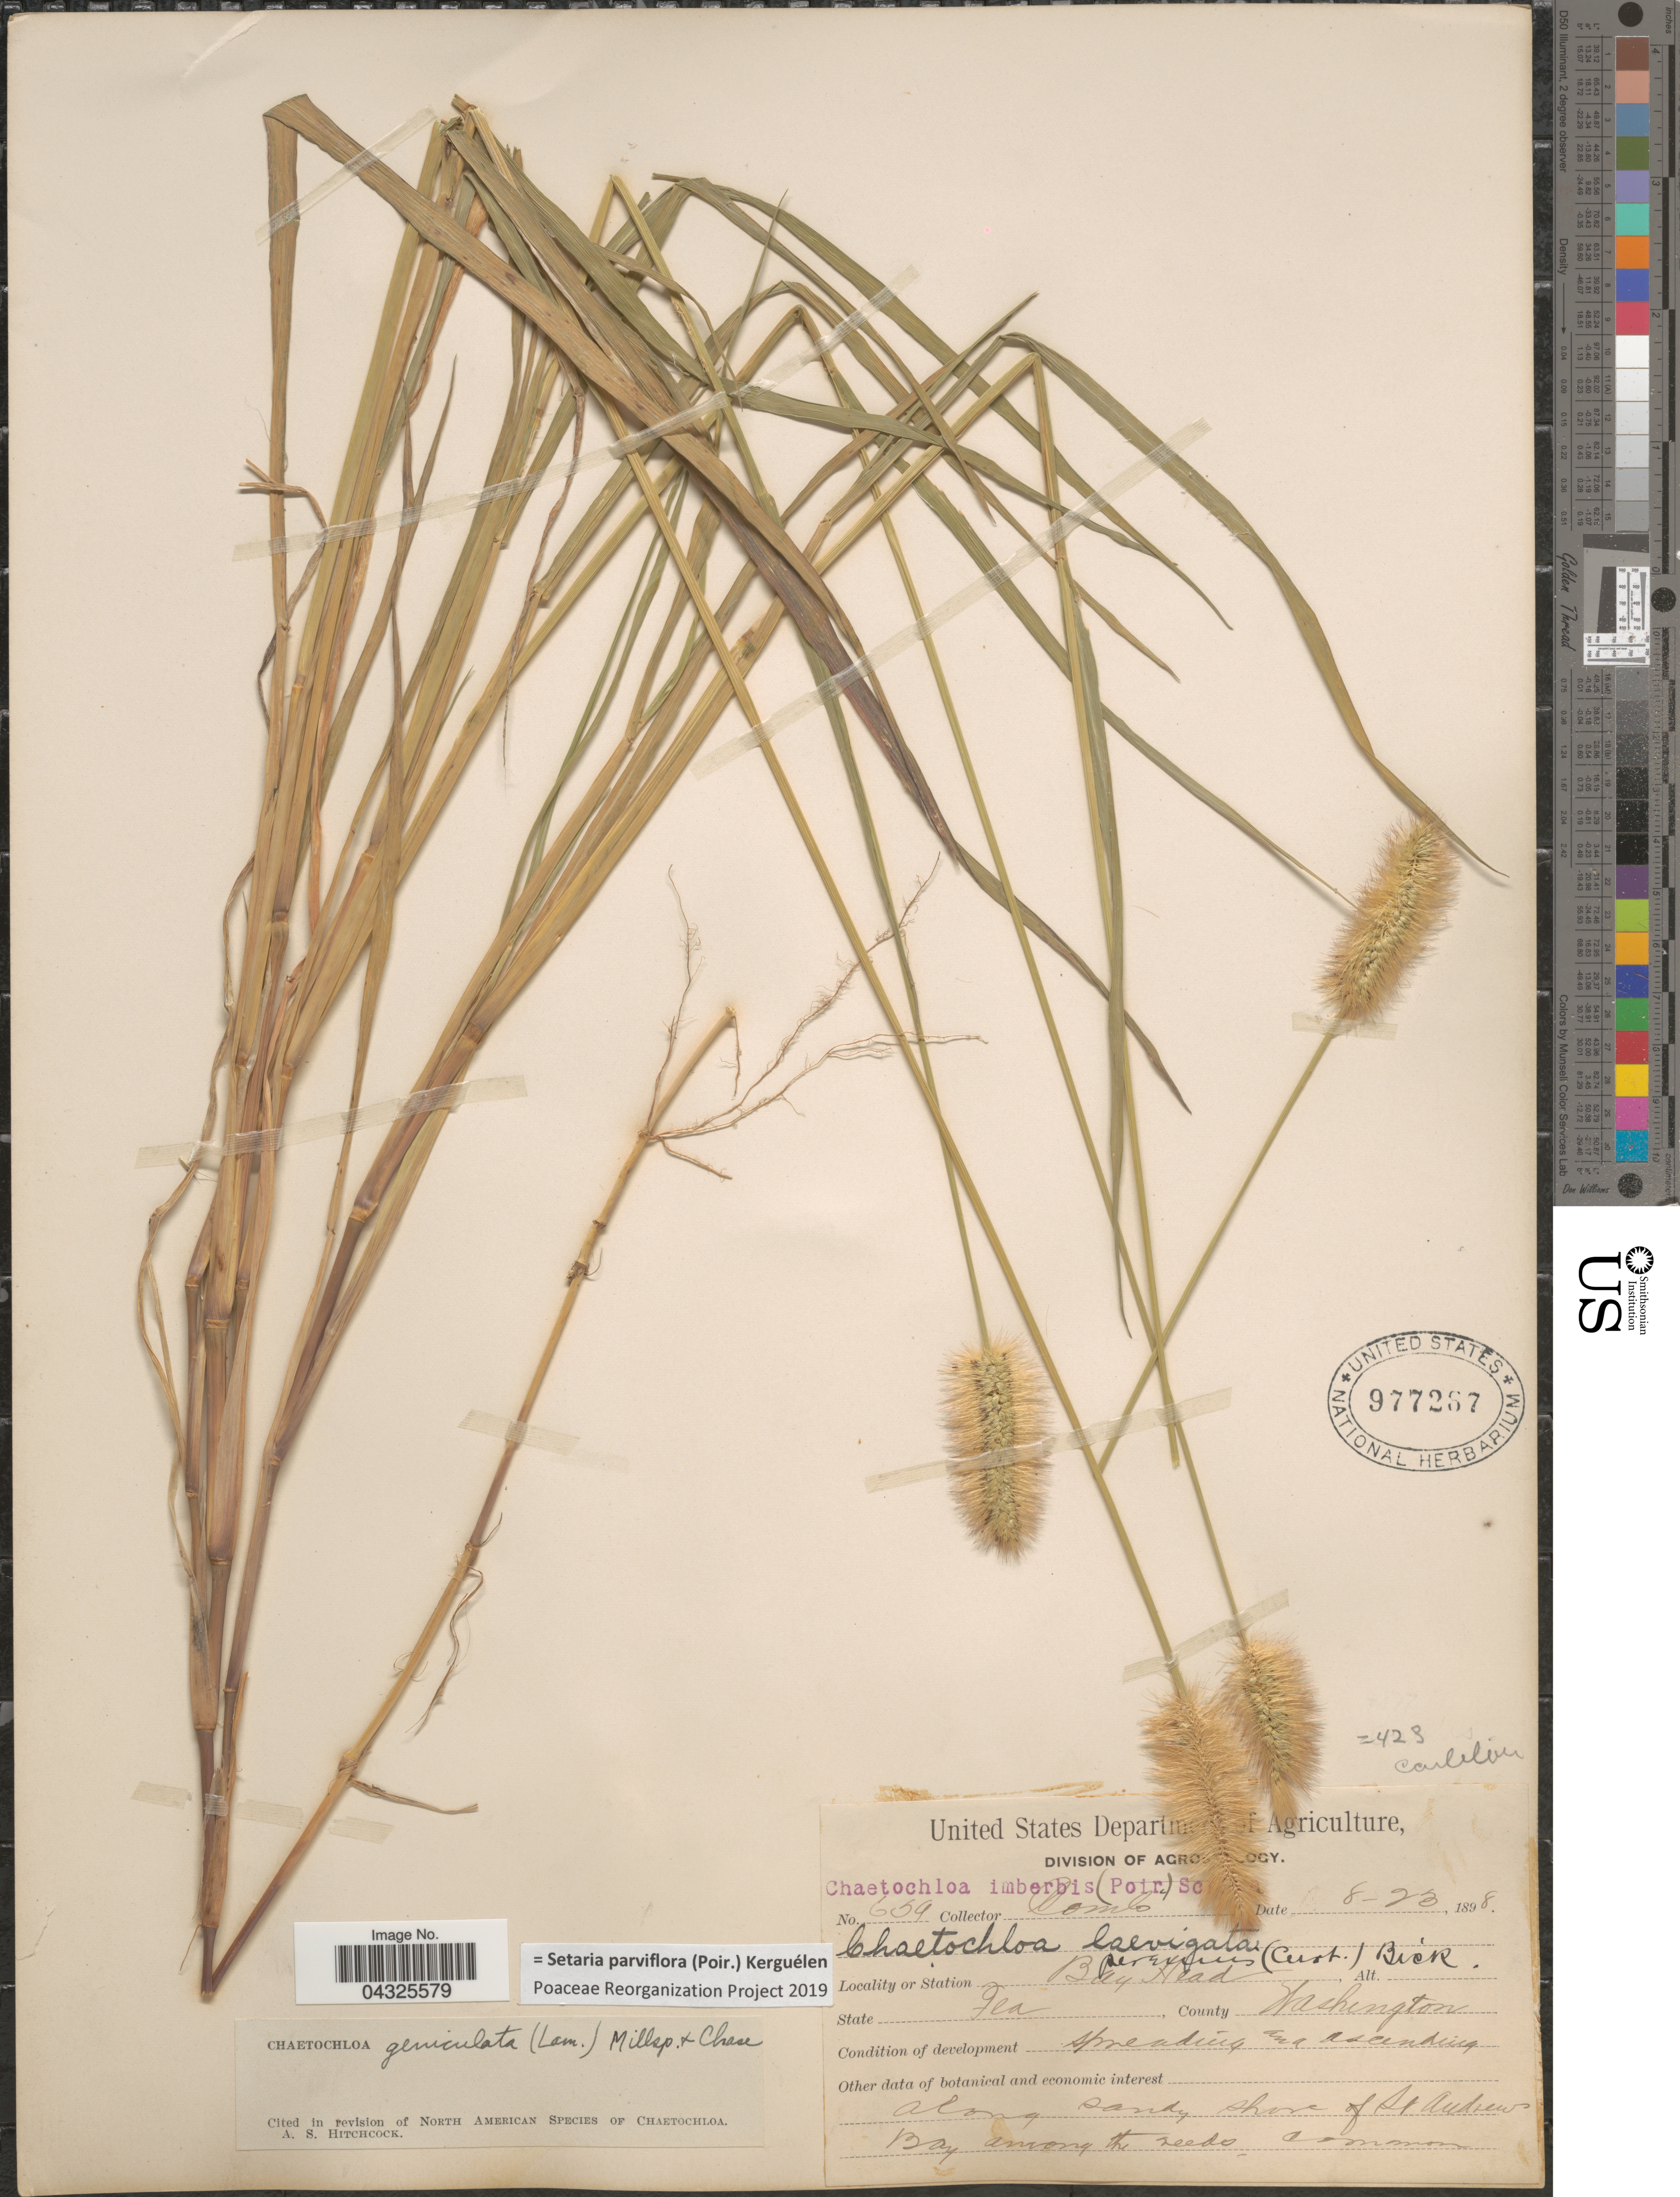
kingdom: Plantae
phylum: Tracheophyta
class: Liliopsida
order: Poales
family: Poaceae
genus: Setaria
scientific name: Setaria parviflora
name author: (Poir.) Kerguélen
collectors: -. Combs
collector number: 659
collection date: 1898-08-23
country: United States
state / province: Florida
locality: Station Bay Head. County Washington. Along sandy shore of St. Andrews Bay.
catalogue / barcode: US 977267